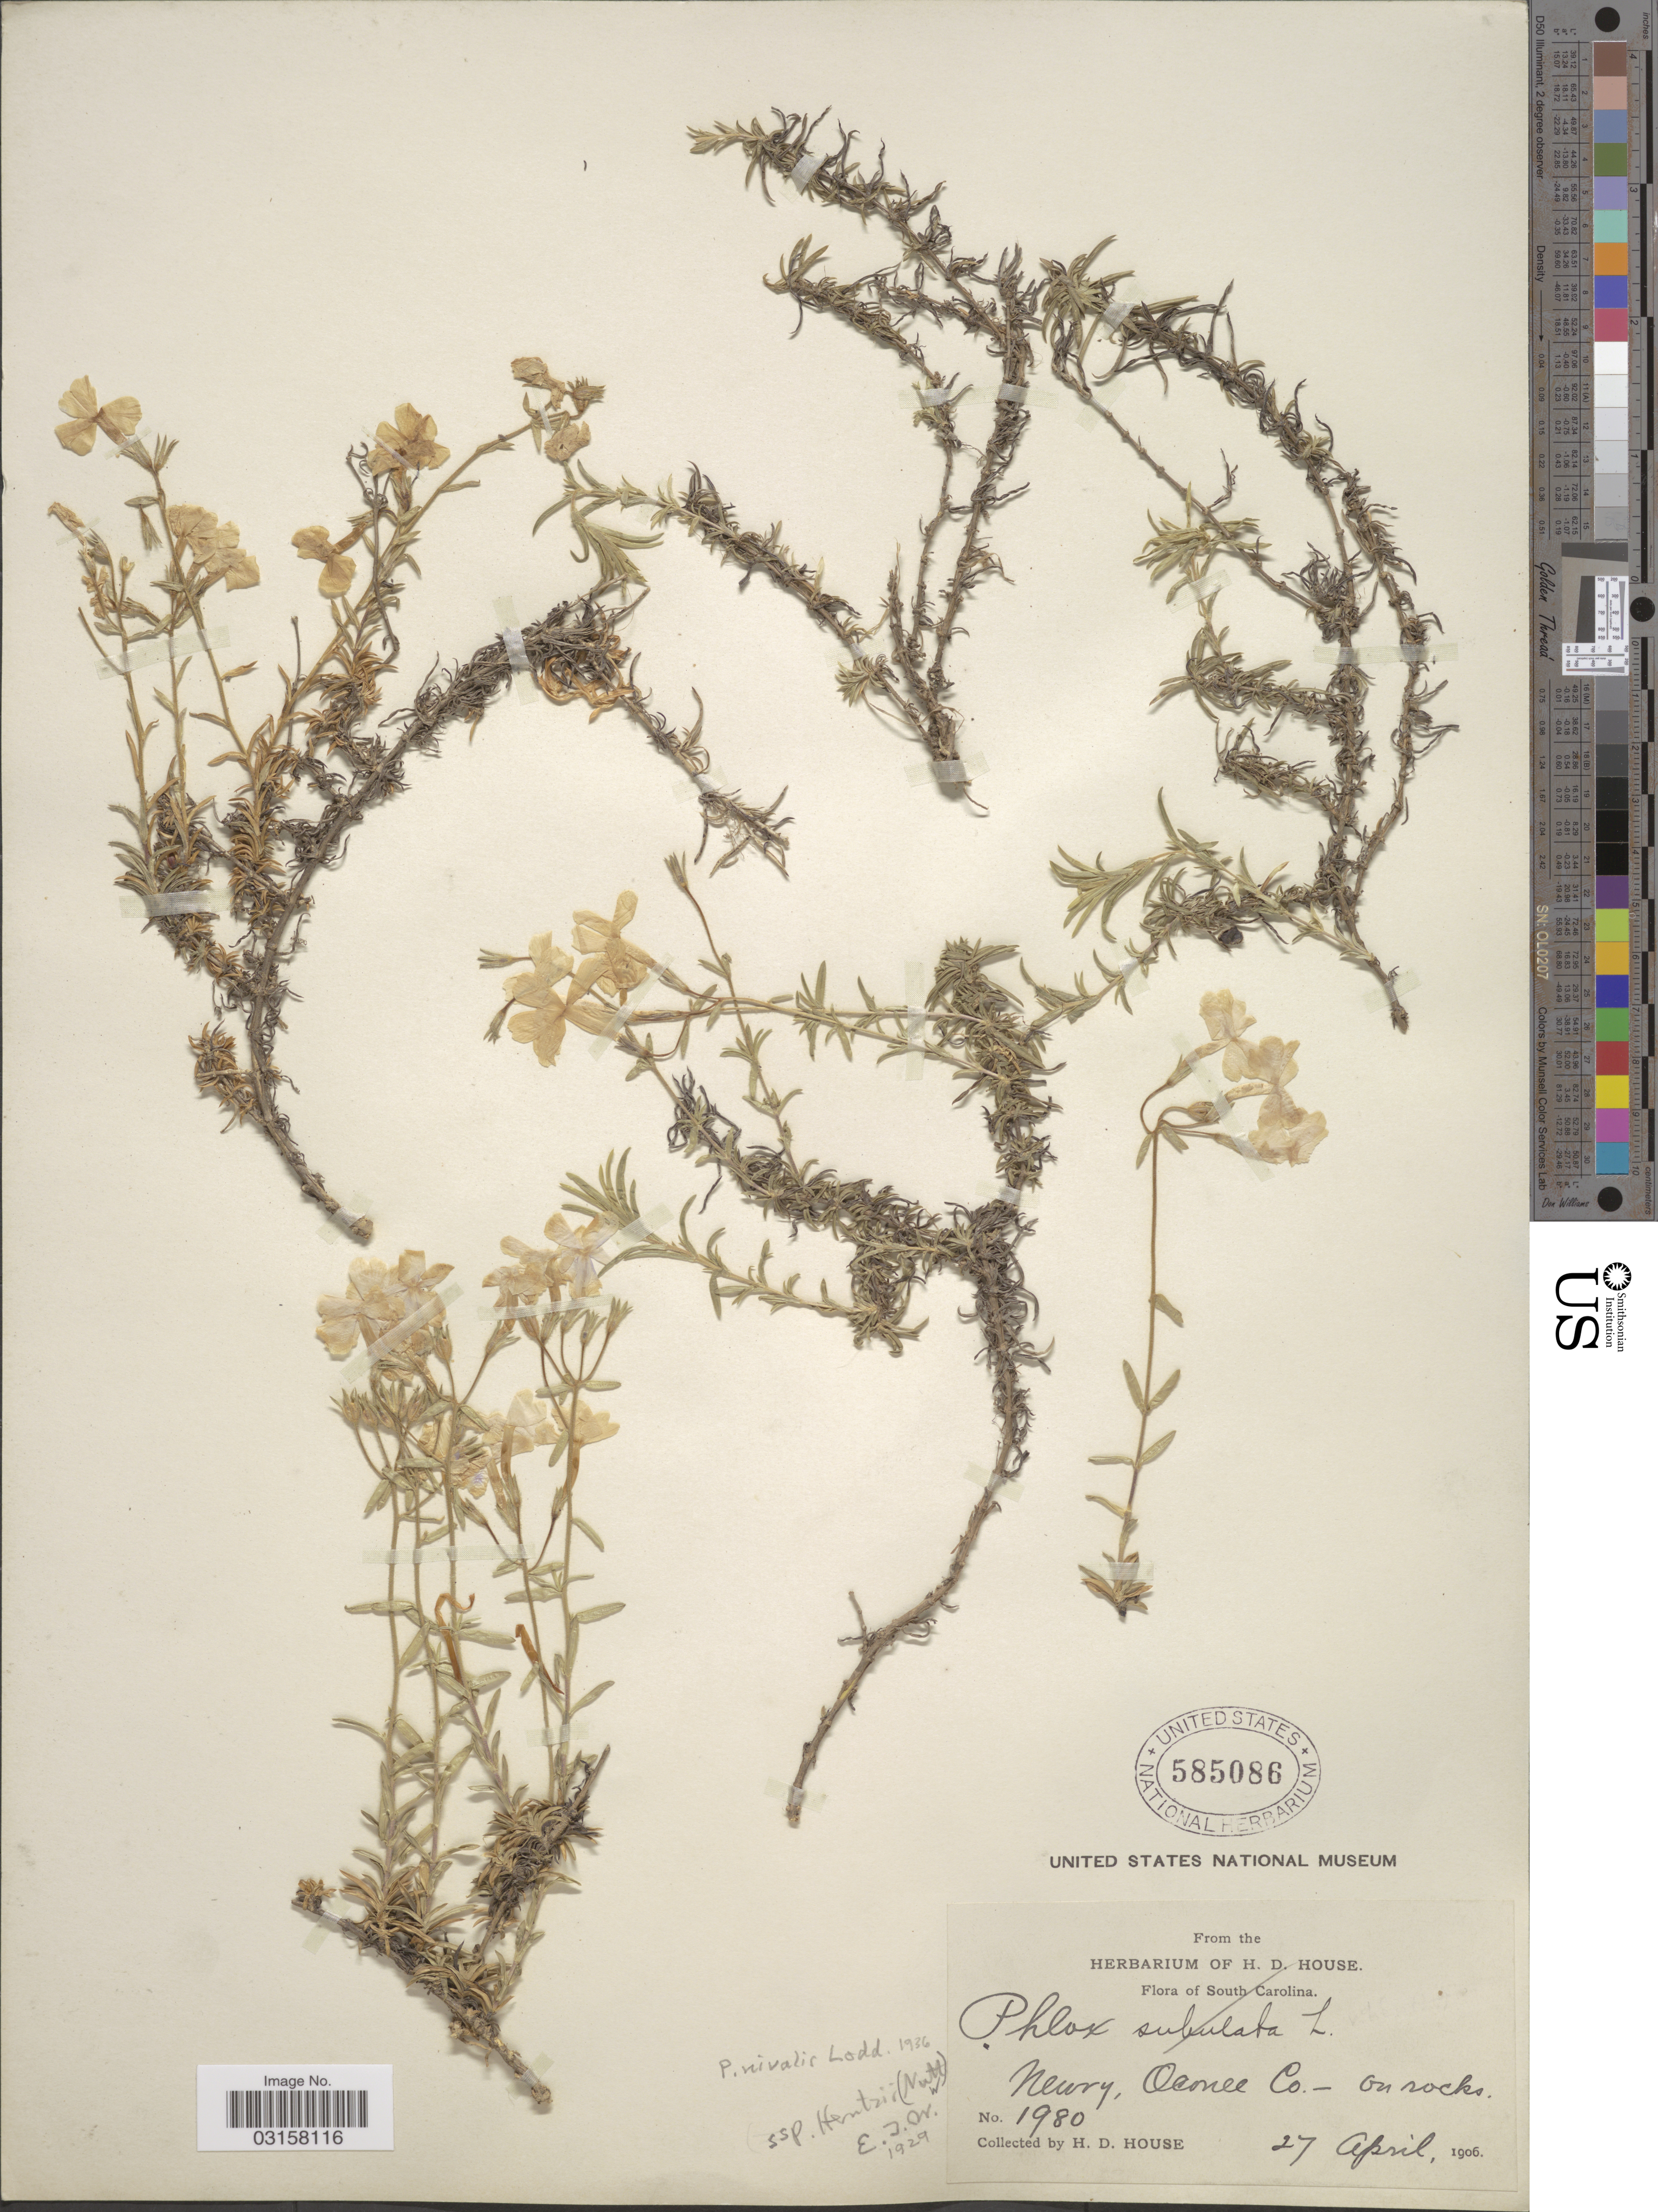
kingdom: Plantae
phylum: Tracheophyta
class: Magnoliopsida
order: Ericales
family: Polemoniaceae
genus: Phlox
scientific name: Phlox nivalis subsp. nivalis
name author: Lodd. ex Sweet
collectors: H. D. House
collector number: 1980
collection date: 1906-04-27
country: United States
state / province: South Carolina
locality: Newry, Oconee Co.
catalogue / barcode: US 585086